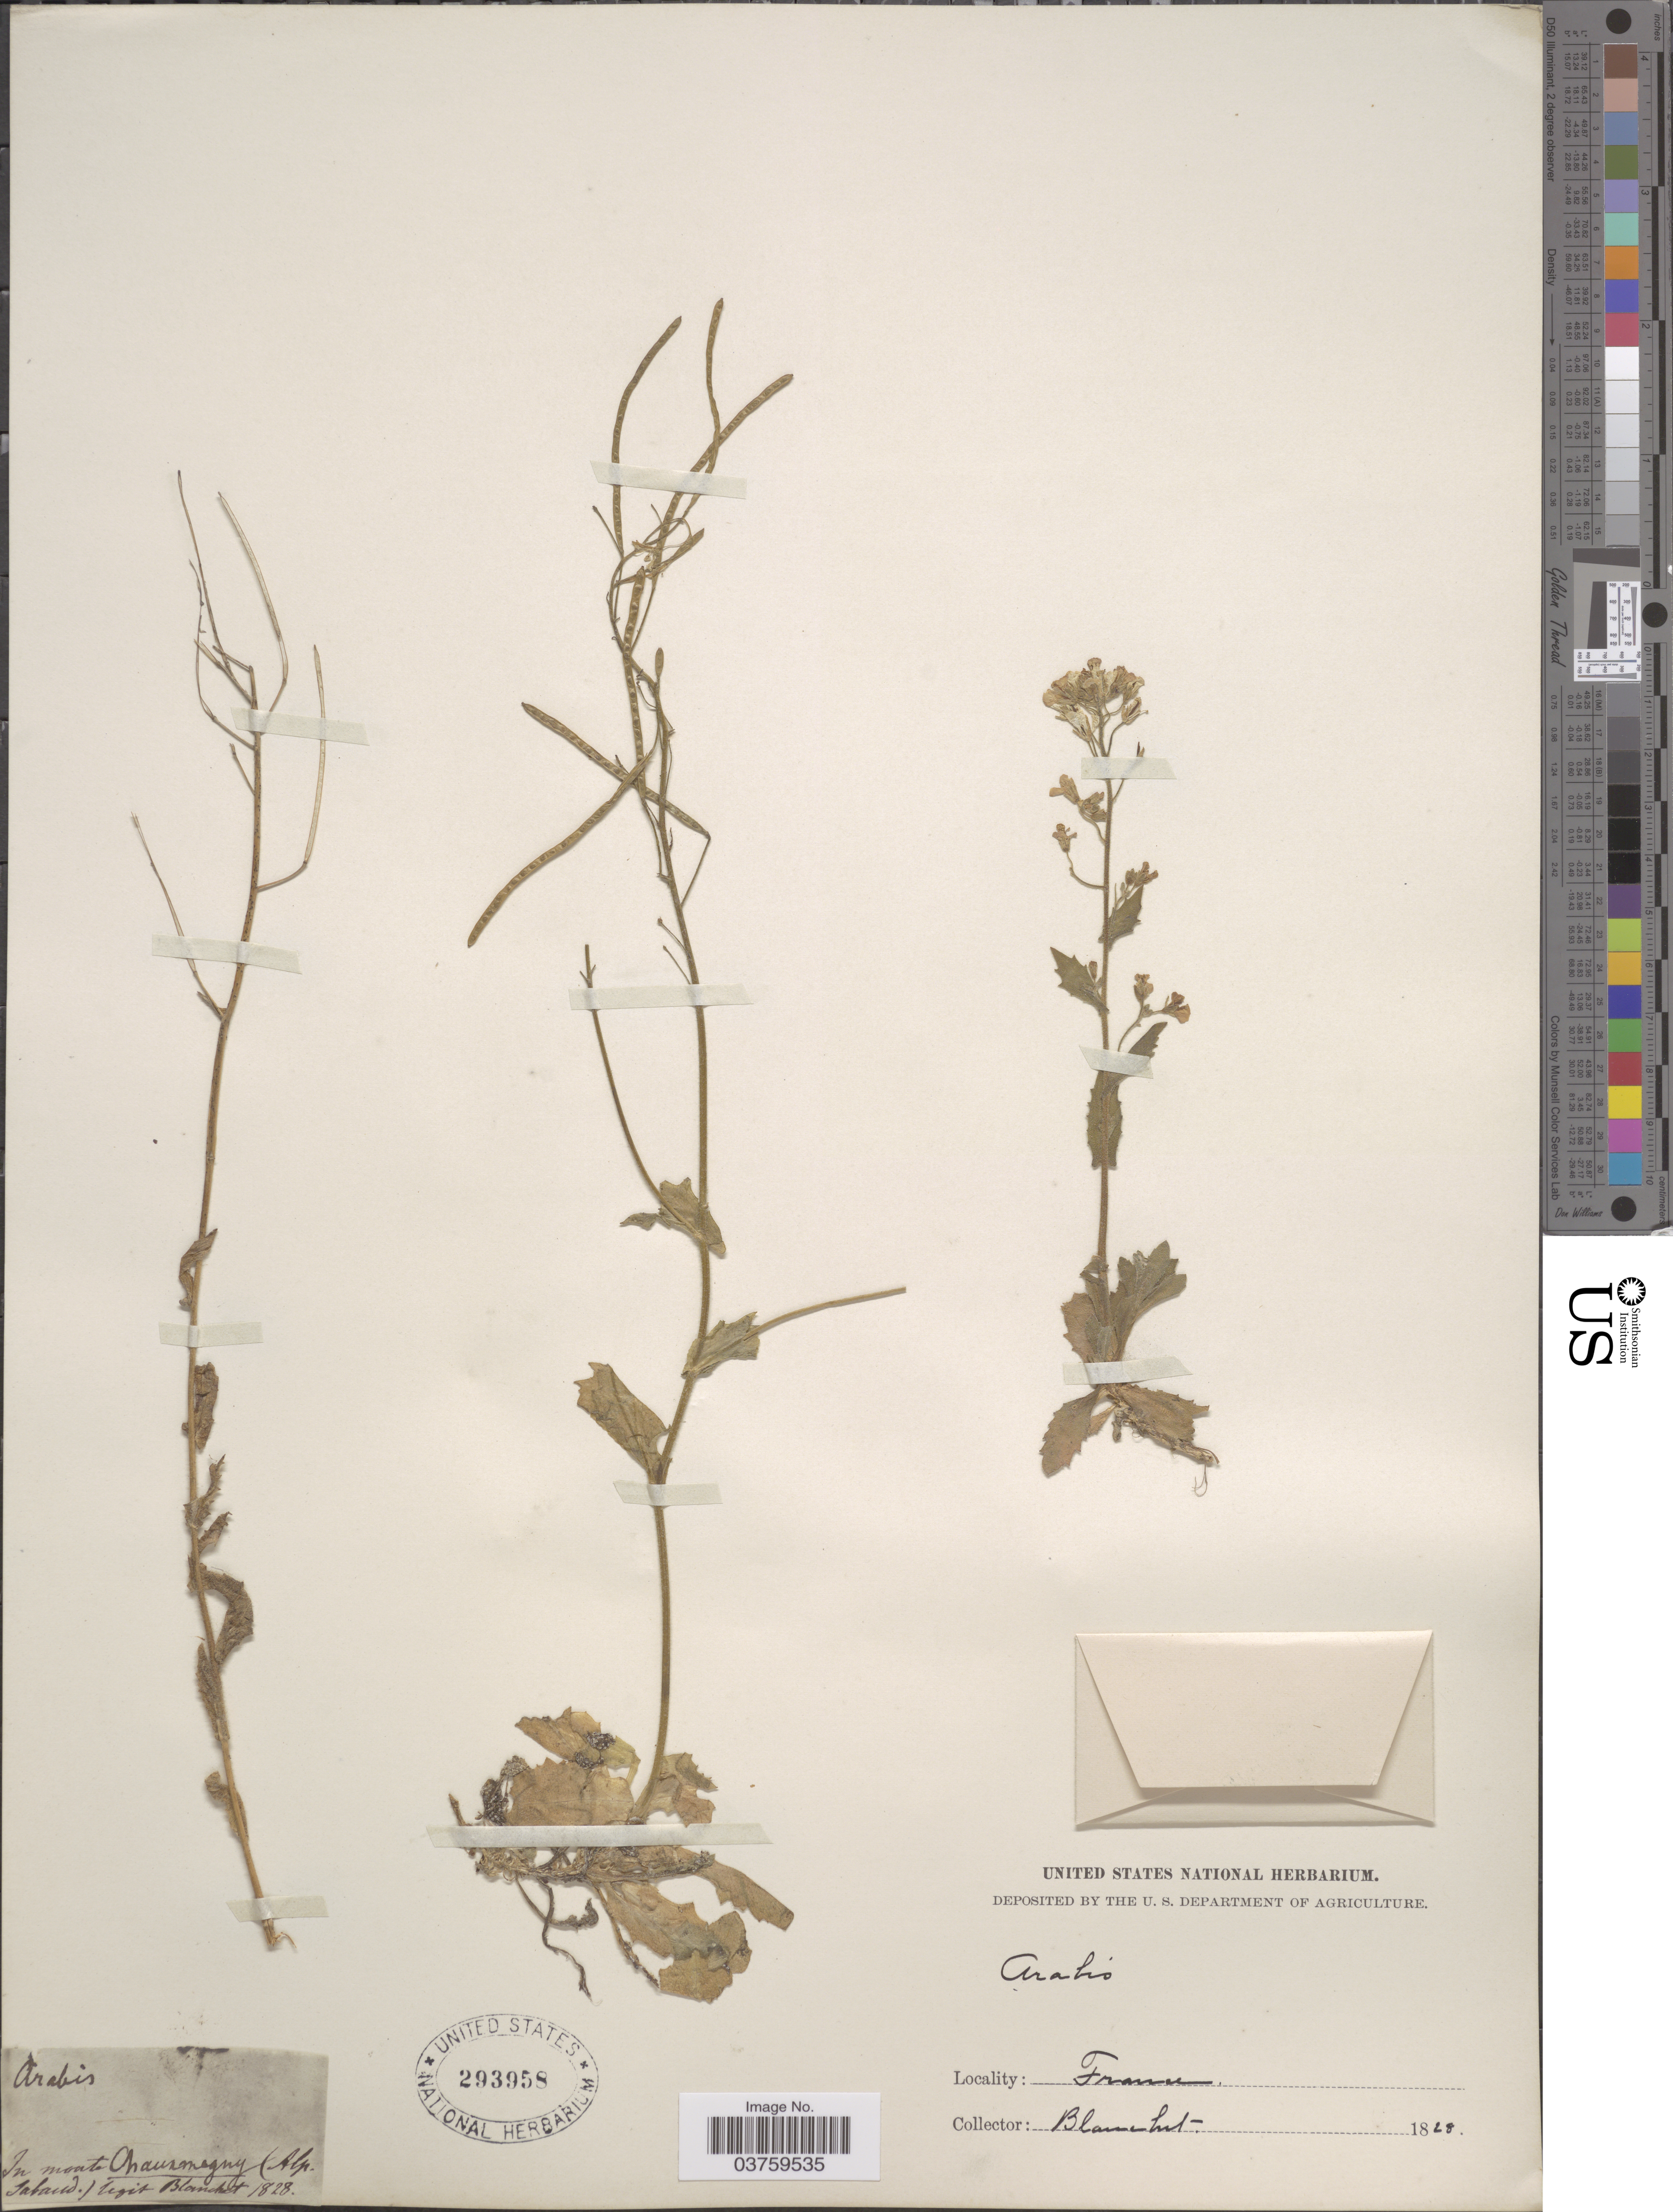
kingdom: Plantae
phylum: Tracheophyta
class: Magnoliopsida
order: Brassicales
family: Brassicaceae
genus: Arabis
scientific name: Arabis sp.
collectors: -. Blanchet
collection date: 1828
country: France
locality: In monte Chaunmagny* (Alp. Jabaud.*).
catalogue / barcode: US 293958